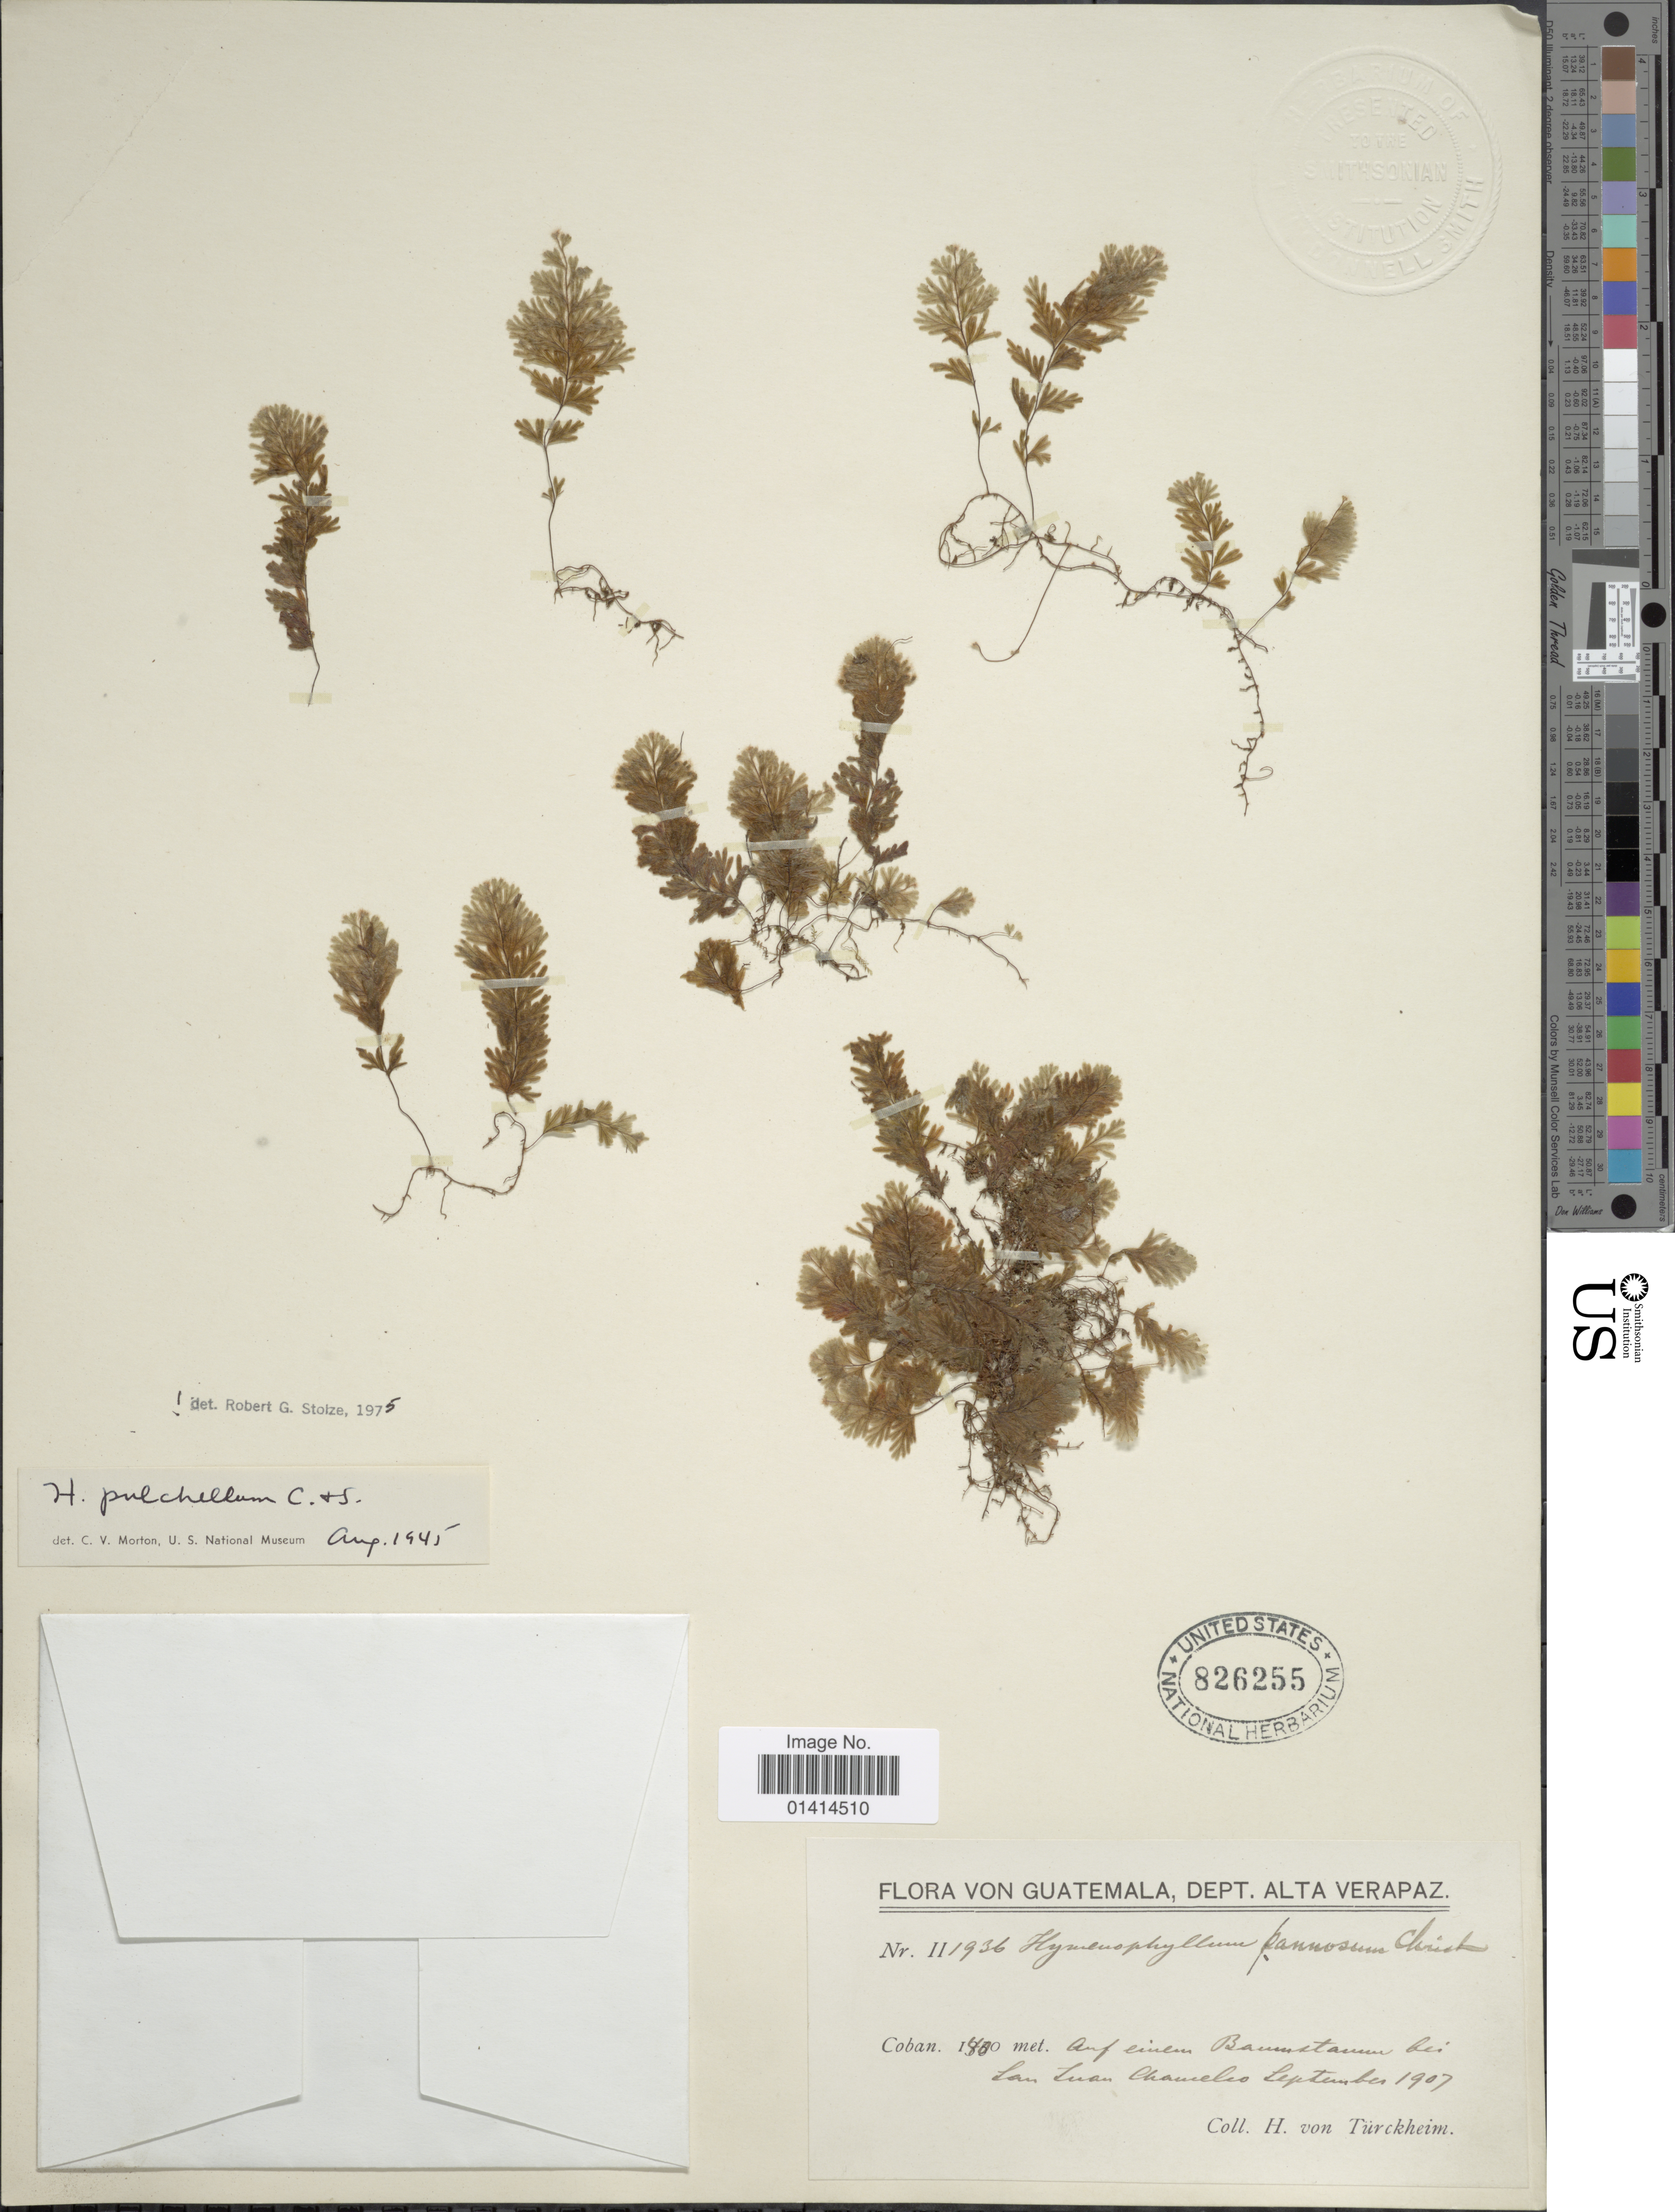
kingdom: Plantae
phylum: Tracheophyta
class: Polypodiopsida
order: Hymenophyllales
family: Hymenophyllaceae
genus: Hymenophyllum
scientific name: Hymenophyllum pulchellum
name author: Schltdl. & Cham.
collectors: H. von Türckheim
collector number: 1936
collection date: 1907-09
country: Guatemala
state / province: Alta Verapaz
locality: Cobán, auf einem baumstamm bei San Juan Chamelco [on tree stems at San Juan Chamelco]. Dept. Alta Verpaz,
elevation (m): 1400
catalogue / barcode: US 826255